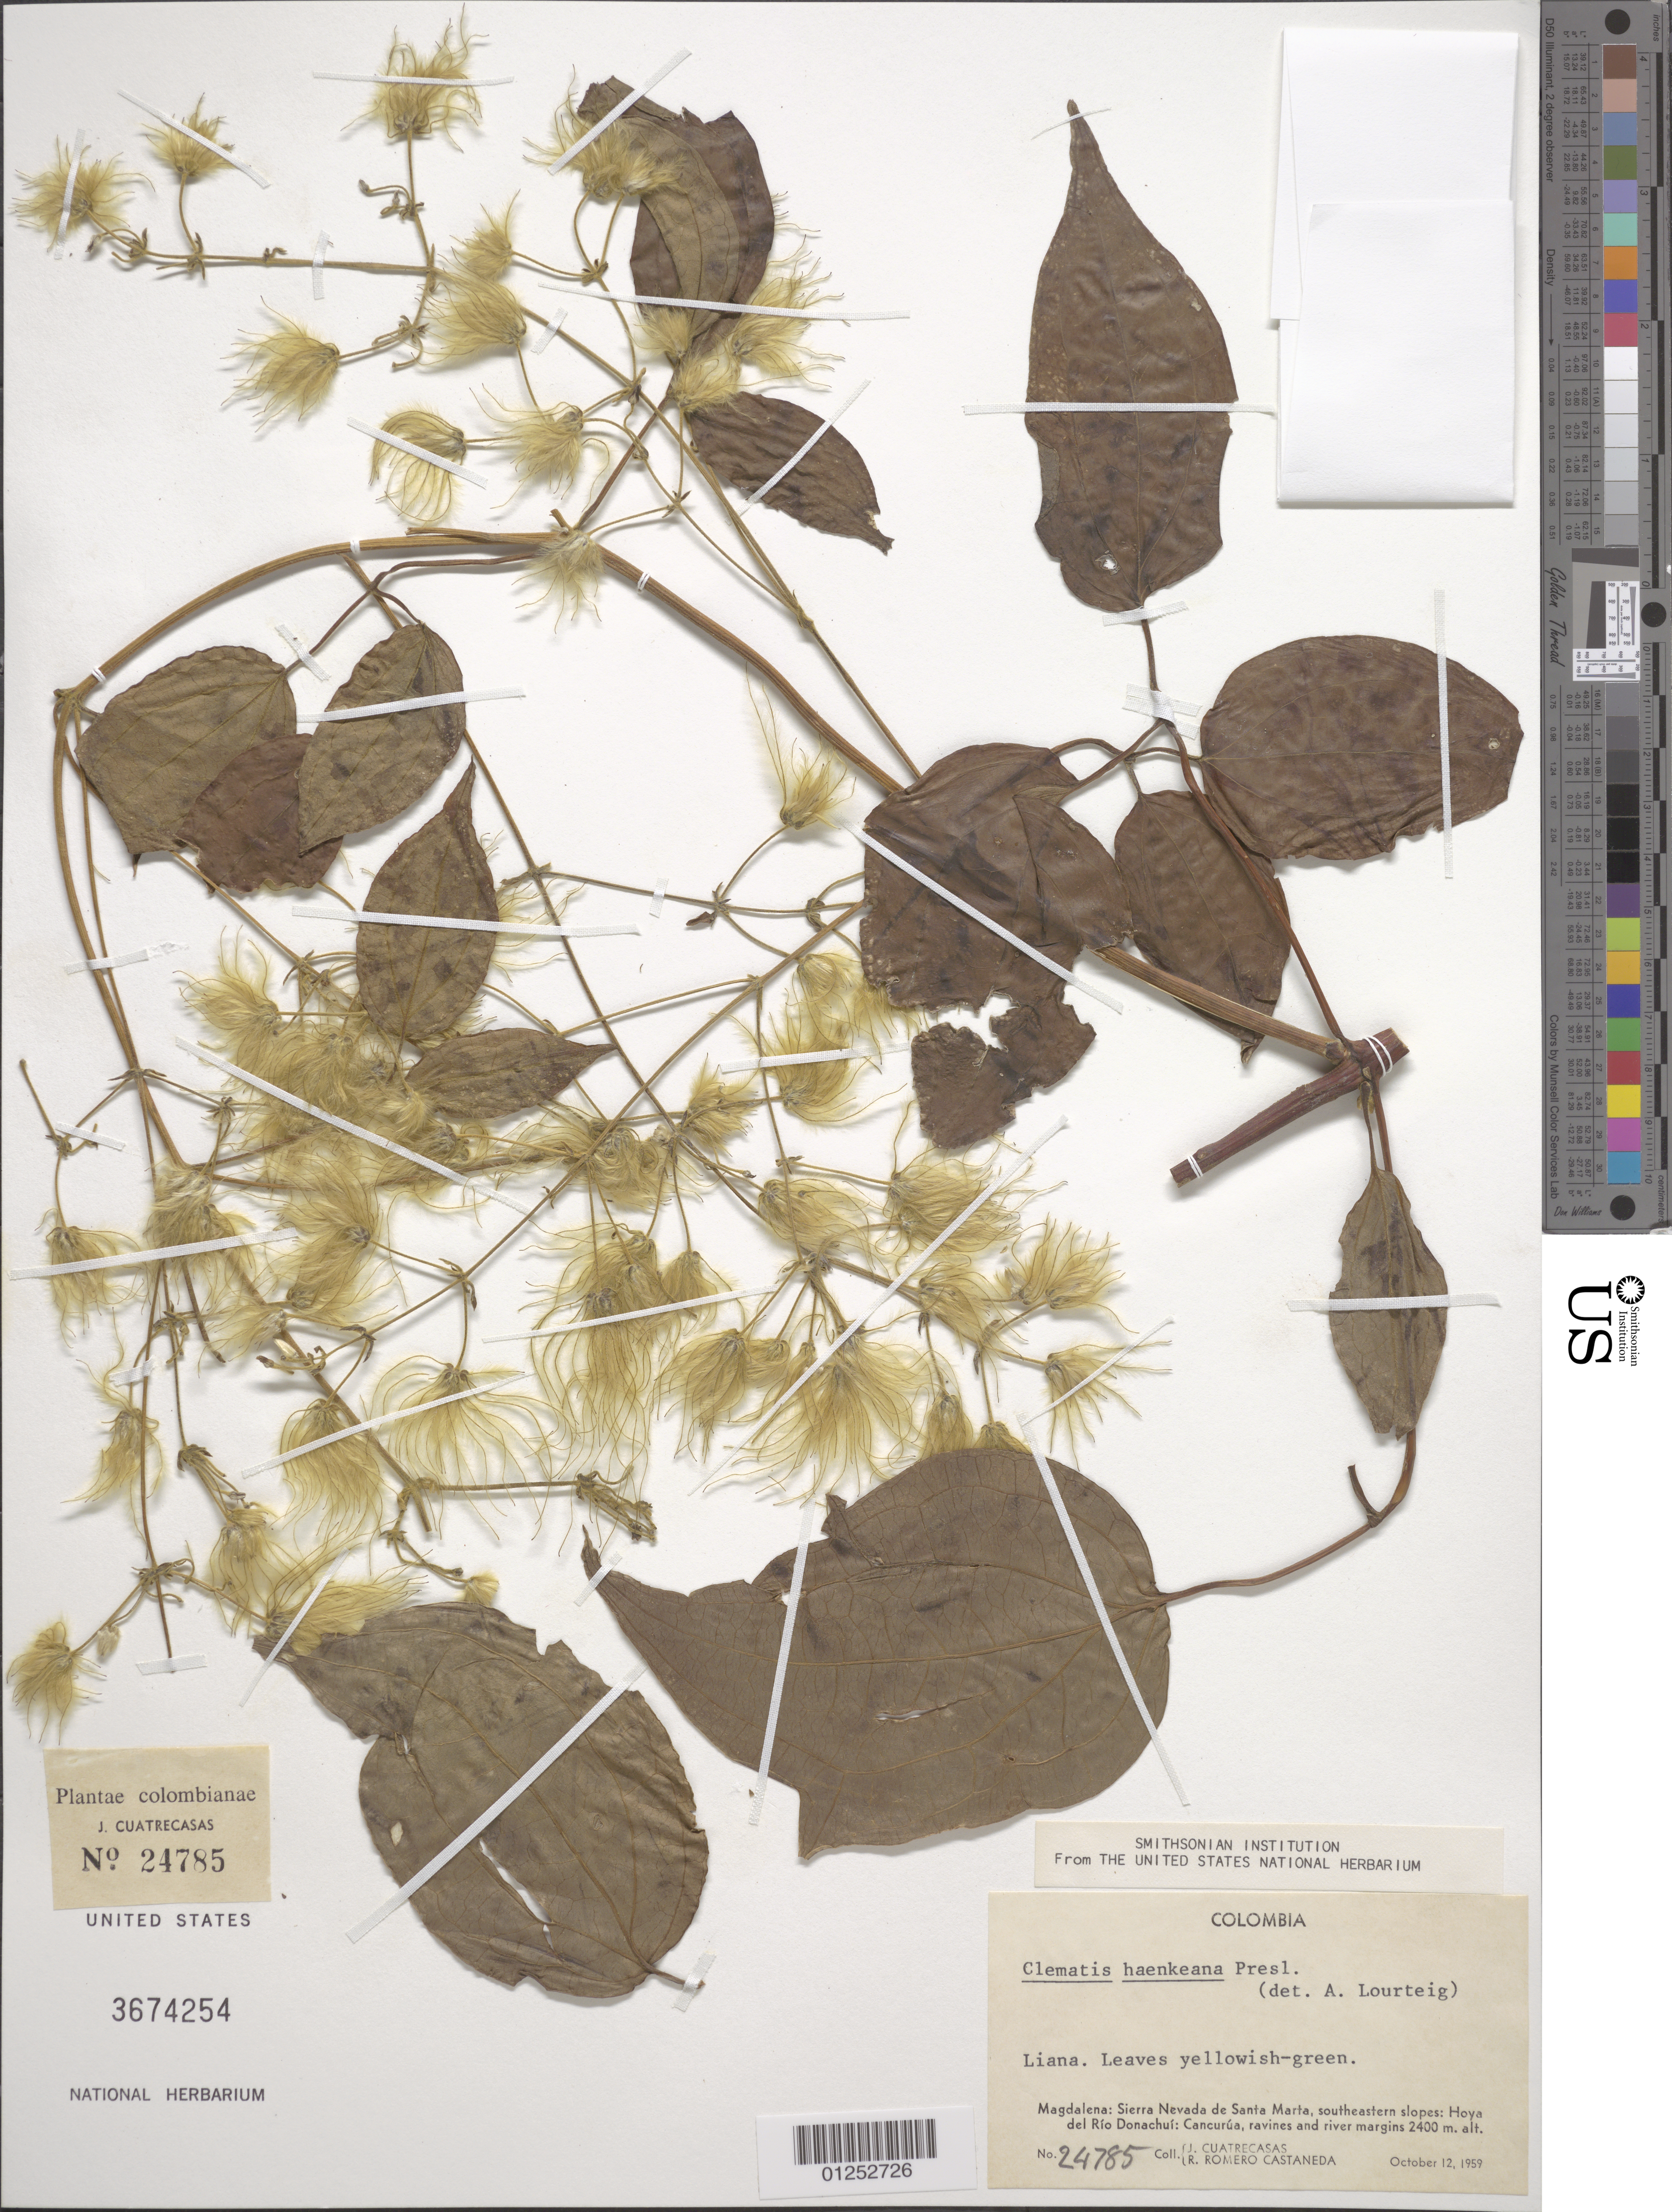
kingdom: Plantae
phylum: Tracheophyta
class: Magnoliopsida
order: Ranunculales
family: Ranunculaceae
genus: Clematis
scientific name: Clematis haenkeana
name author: C. Presl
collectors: J. Cuatrecasas & R. Romero Castañeda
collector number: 24785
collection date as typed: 12 Oct 1959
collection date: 1959-10-12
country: Colombia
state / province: Magdalena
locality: Sierra Nevada de Santa Marta, near Rio Donachui: Cancurua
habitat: ravines and river margins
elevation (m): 2400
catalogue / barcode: US 3674254